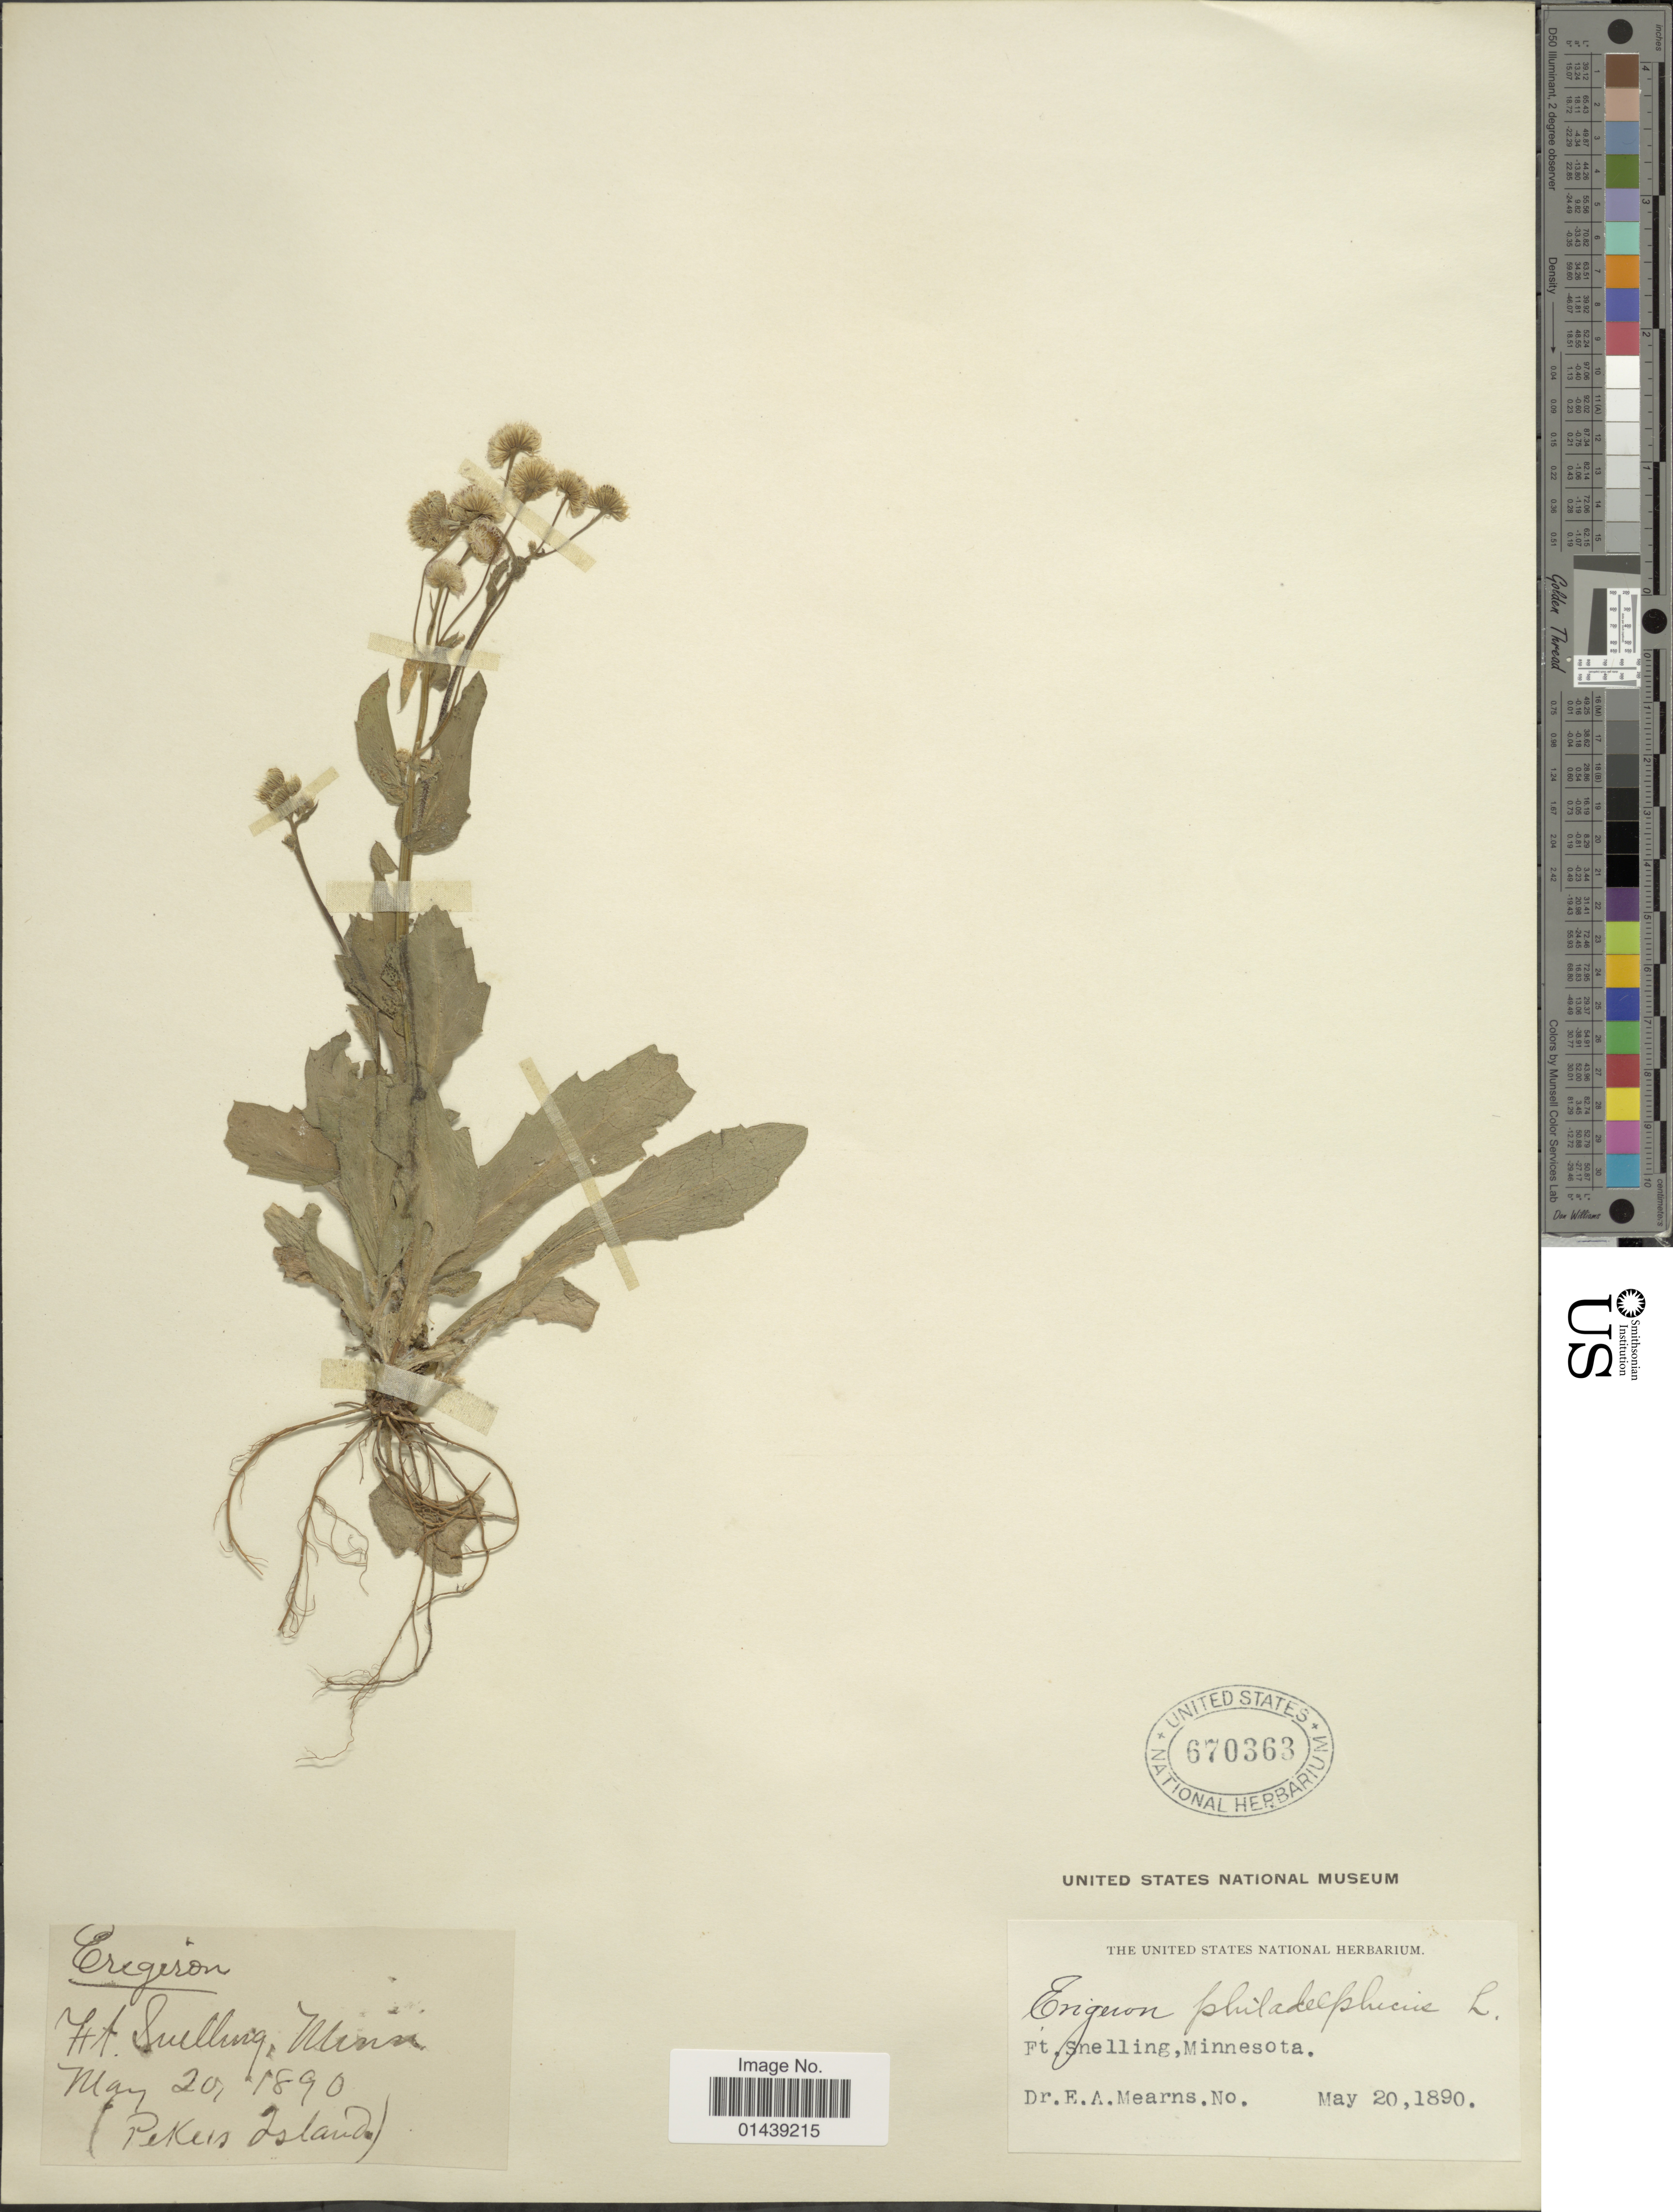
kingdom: Plantae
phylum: Tracheophyta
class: Magnoliopsida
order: Asterales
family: Asteraceae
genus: Erigeron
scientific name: Erigeron philadelphicus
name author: L.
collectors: E. A. Mearns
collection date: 1890-05-20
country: United States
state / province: Minnesota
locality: Ft. Snelling. (Pike's Island)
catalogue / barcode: US 670363